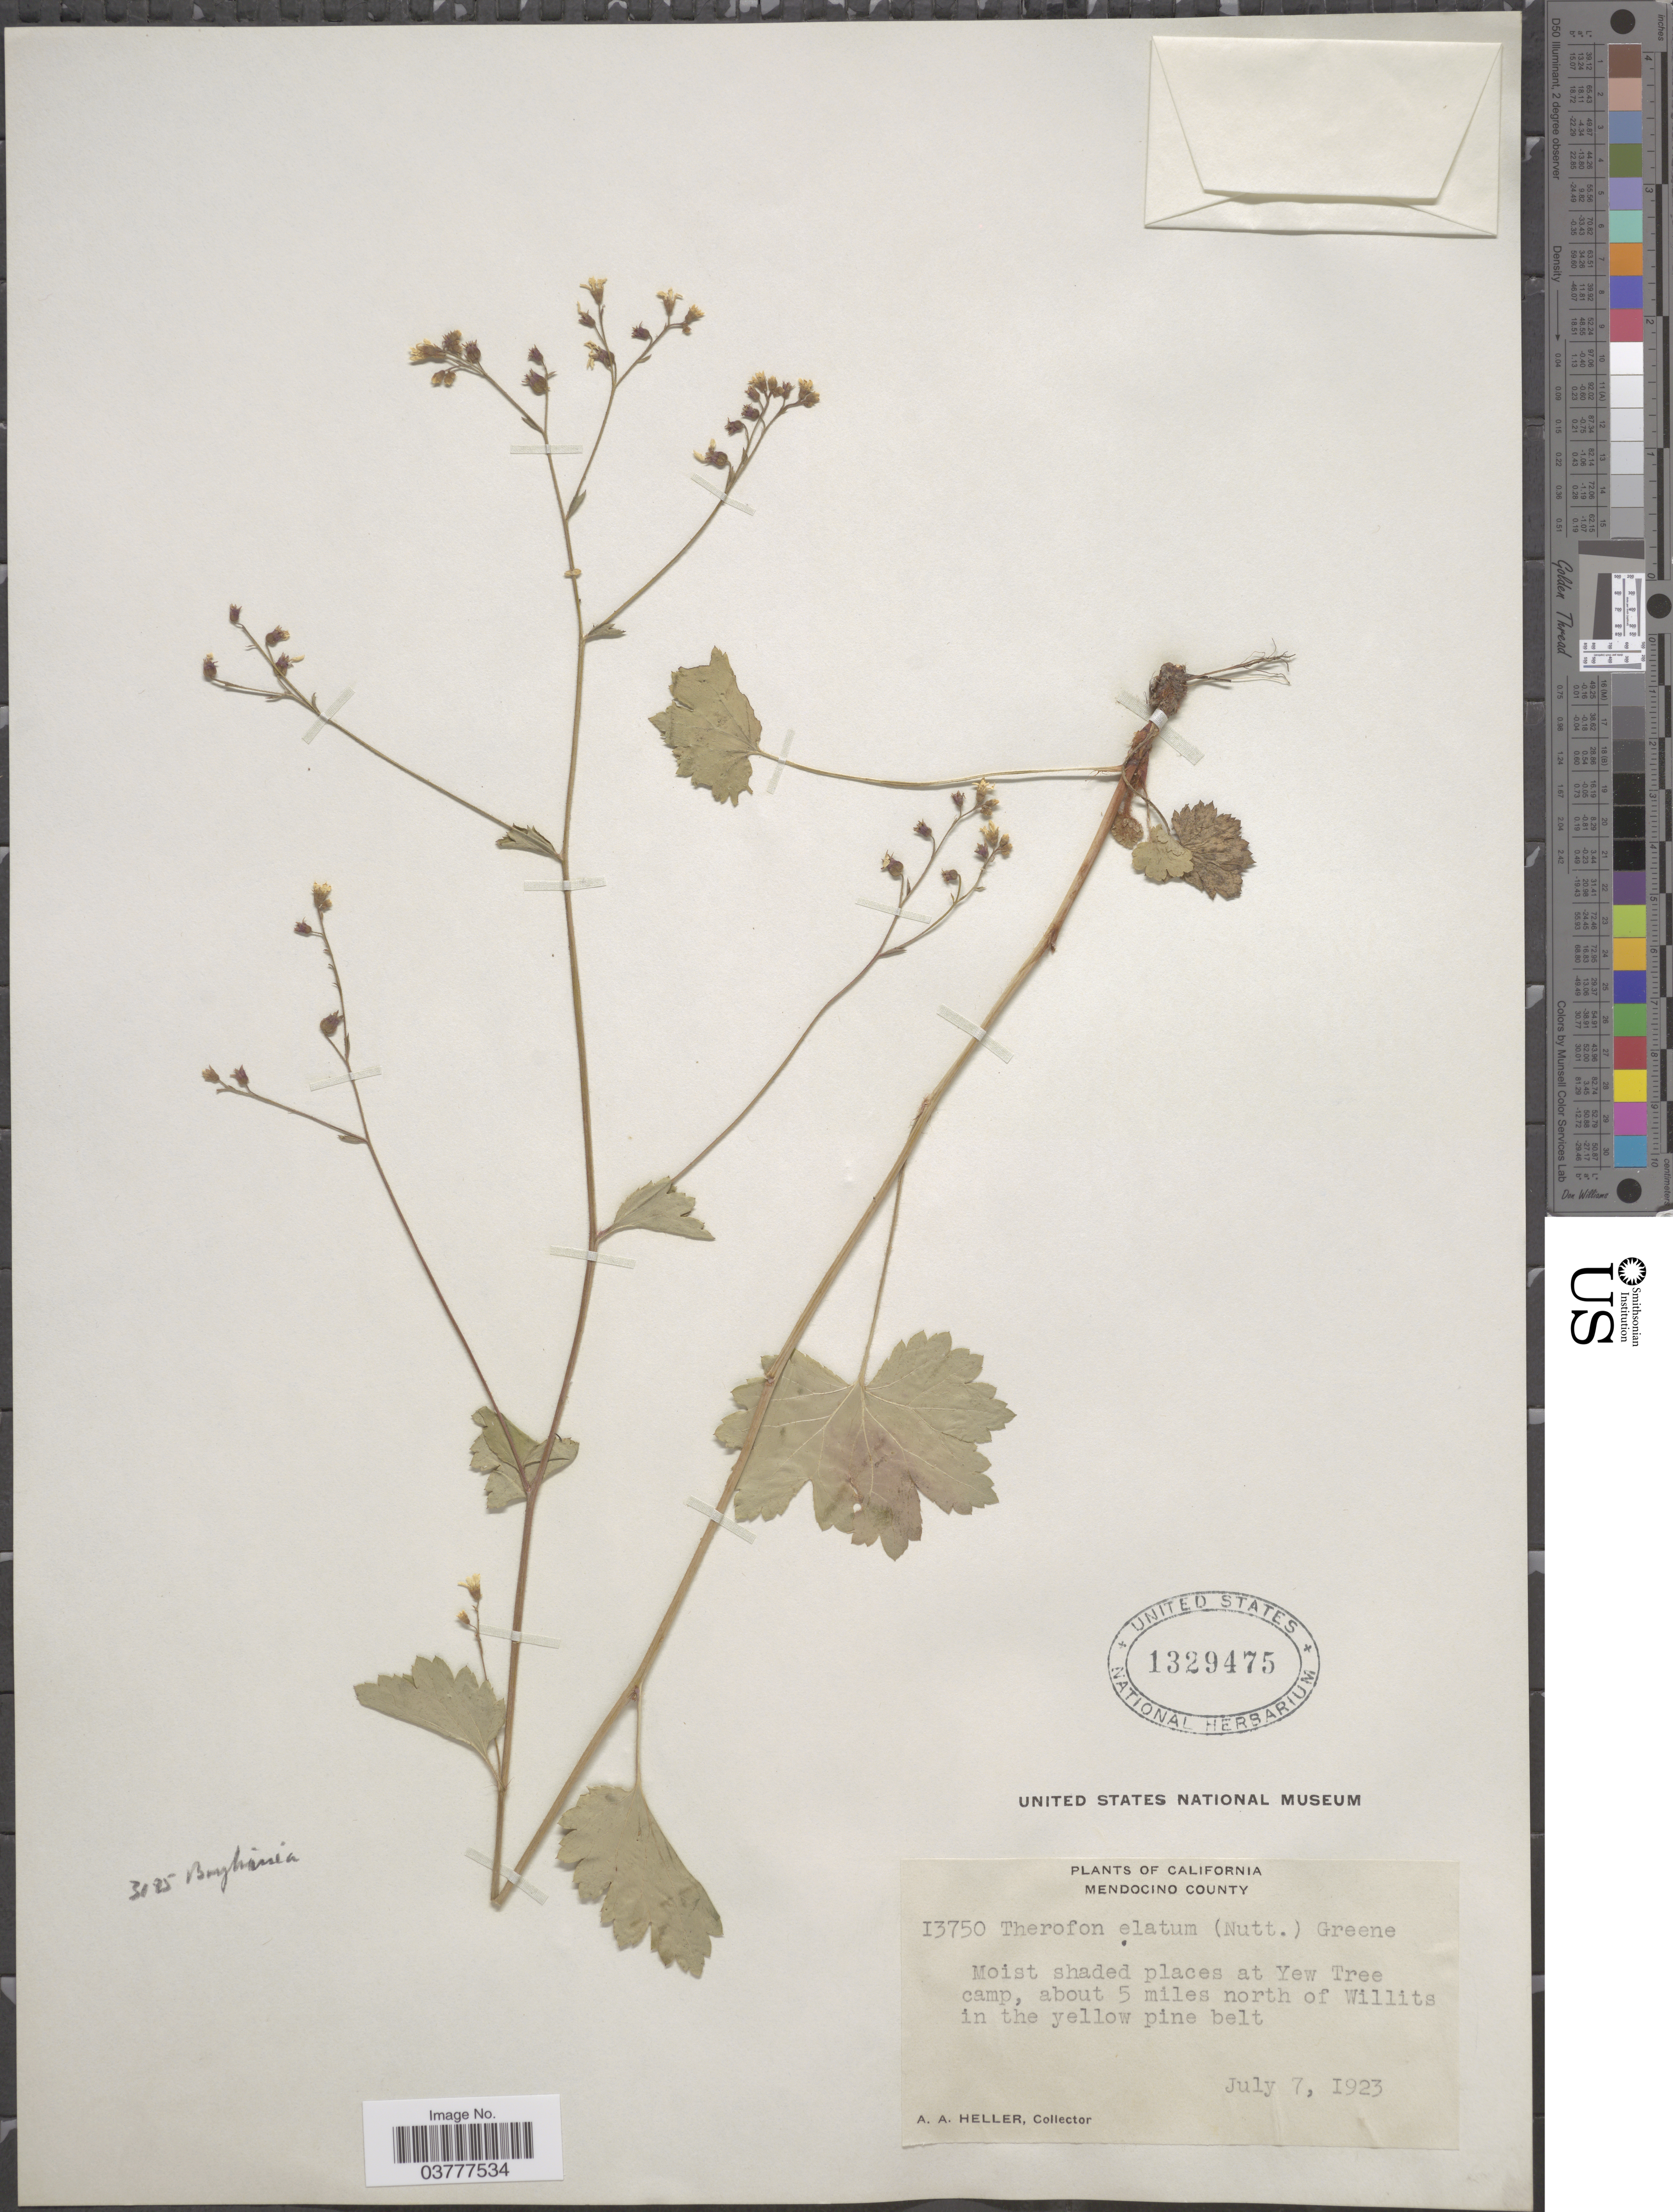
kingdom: Plantae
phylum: Tracheophyta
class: Magnoliopsida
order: Saxifragales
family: Saxifragaceae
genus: Boykinia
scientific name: Boykinia elata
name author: Greene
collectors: A. A. Heller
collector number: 13750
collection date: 1923-07-07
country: United States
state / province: California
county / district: Mendocino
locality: Mendocino County. Moist shaded places at Yew Tree camp, about 5 miles north of Willits in the yellow pine belt.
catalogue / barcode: US 1329475